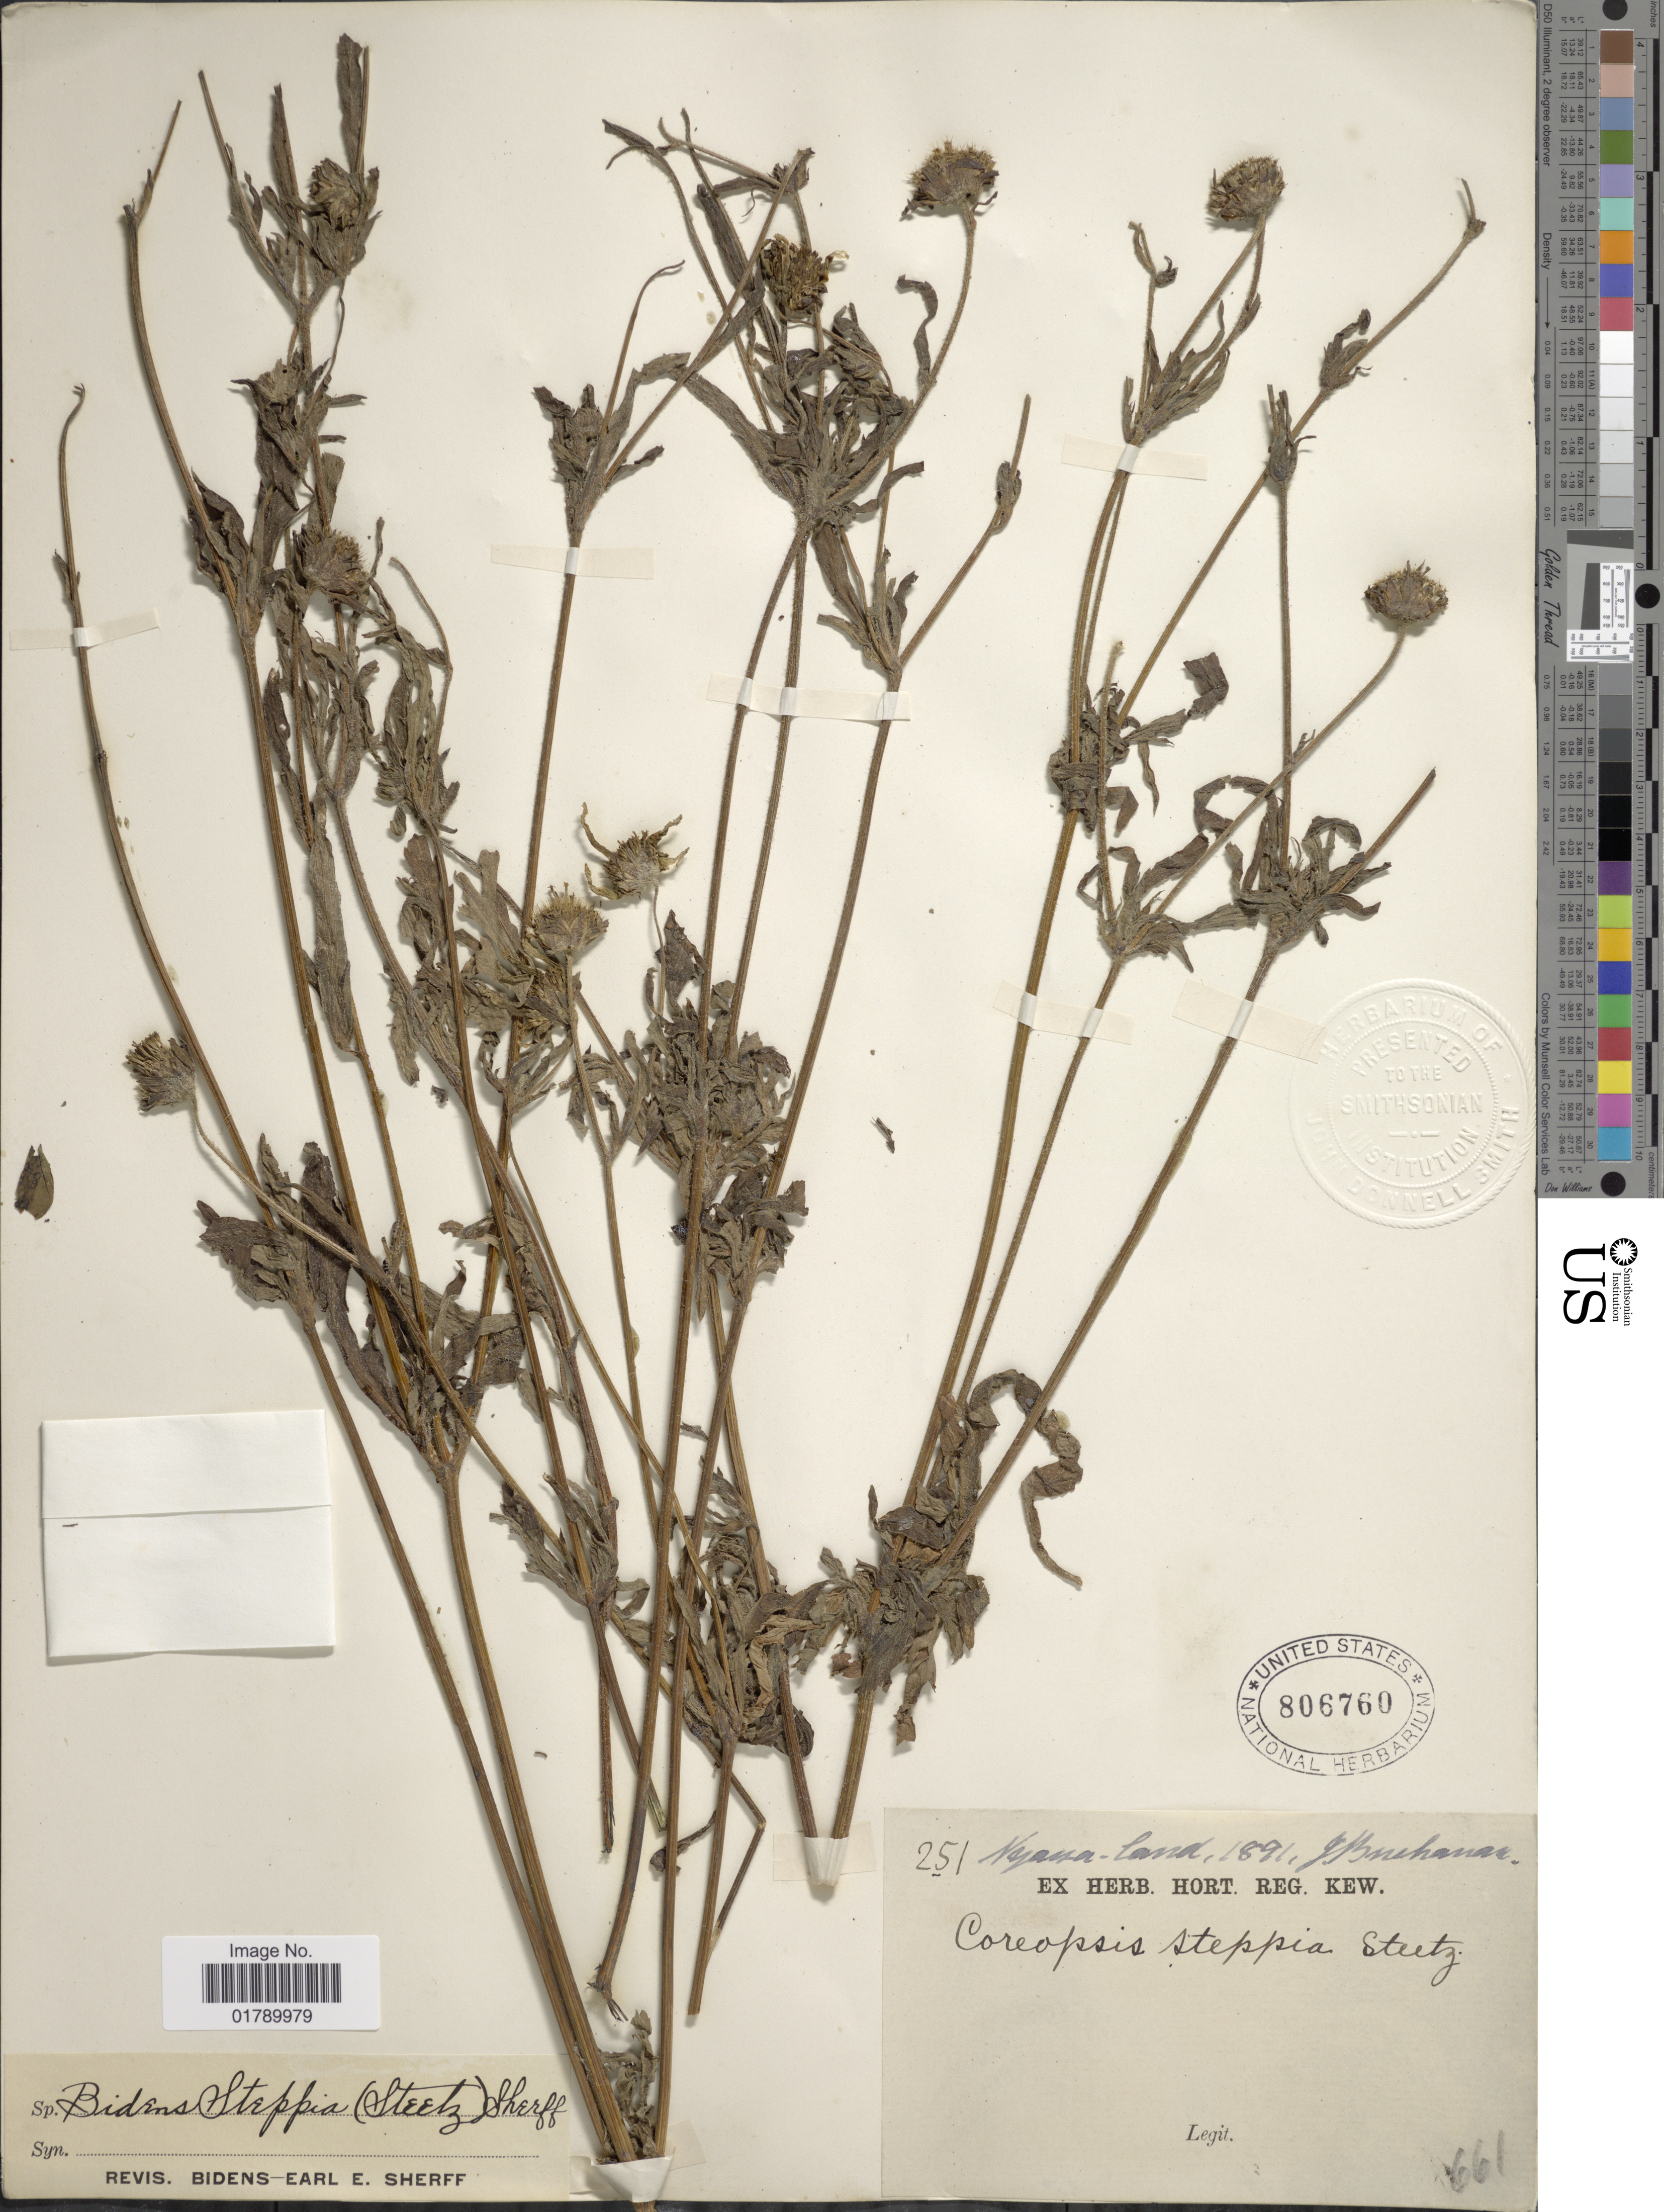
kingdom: Plantae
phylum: Tracheophyta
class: Magnoliopsida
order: Asterales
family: Asteraceae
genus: Bidens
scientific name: Bidens steppia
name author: (Steetz) Sherff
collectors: J. Buchanan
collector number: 251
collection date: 1891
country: Malawi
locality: Nyasaland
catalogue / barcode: US 806760